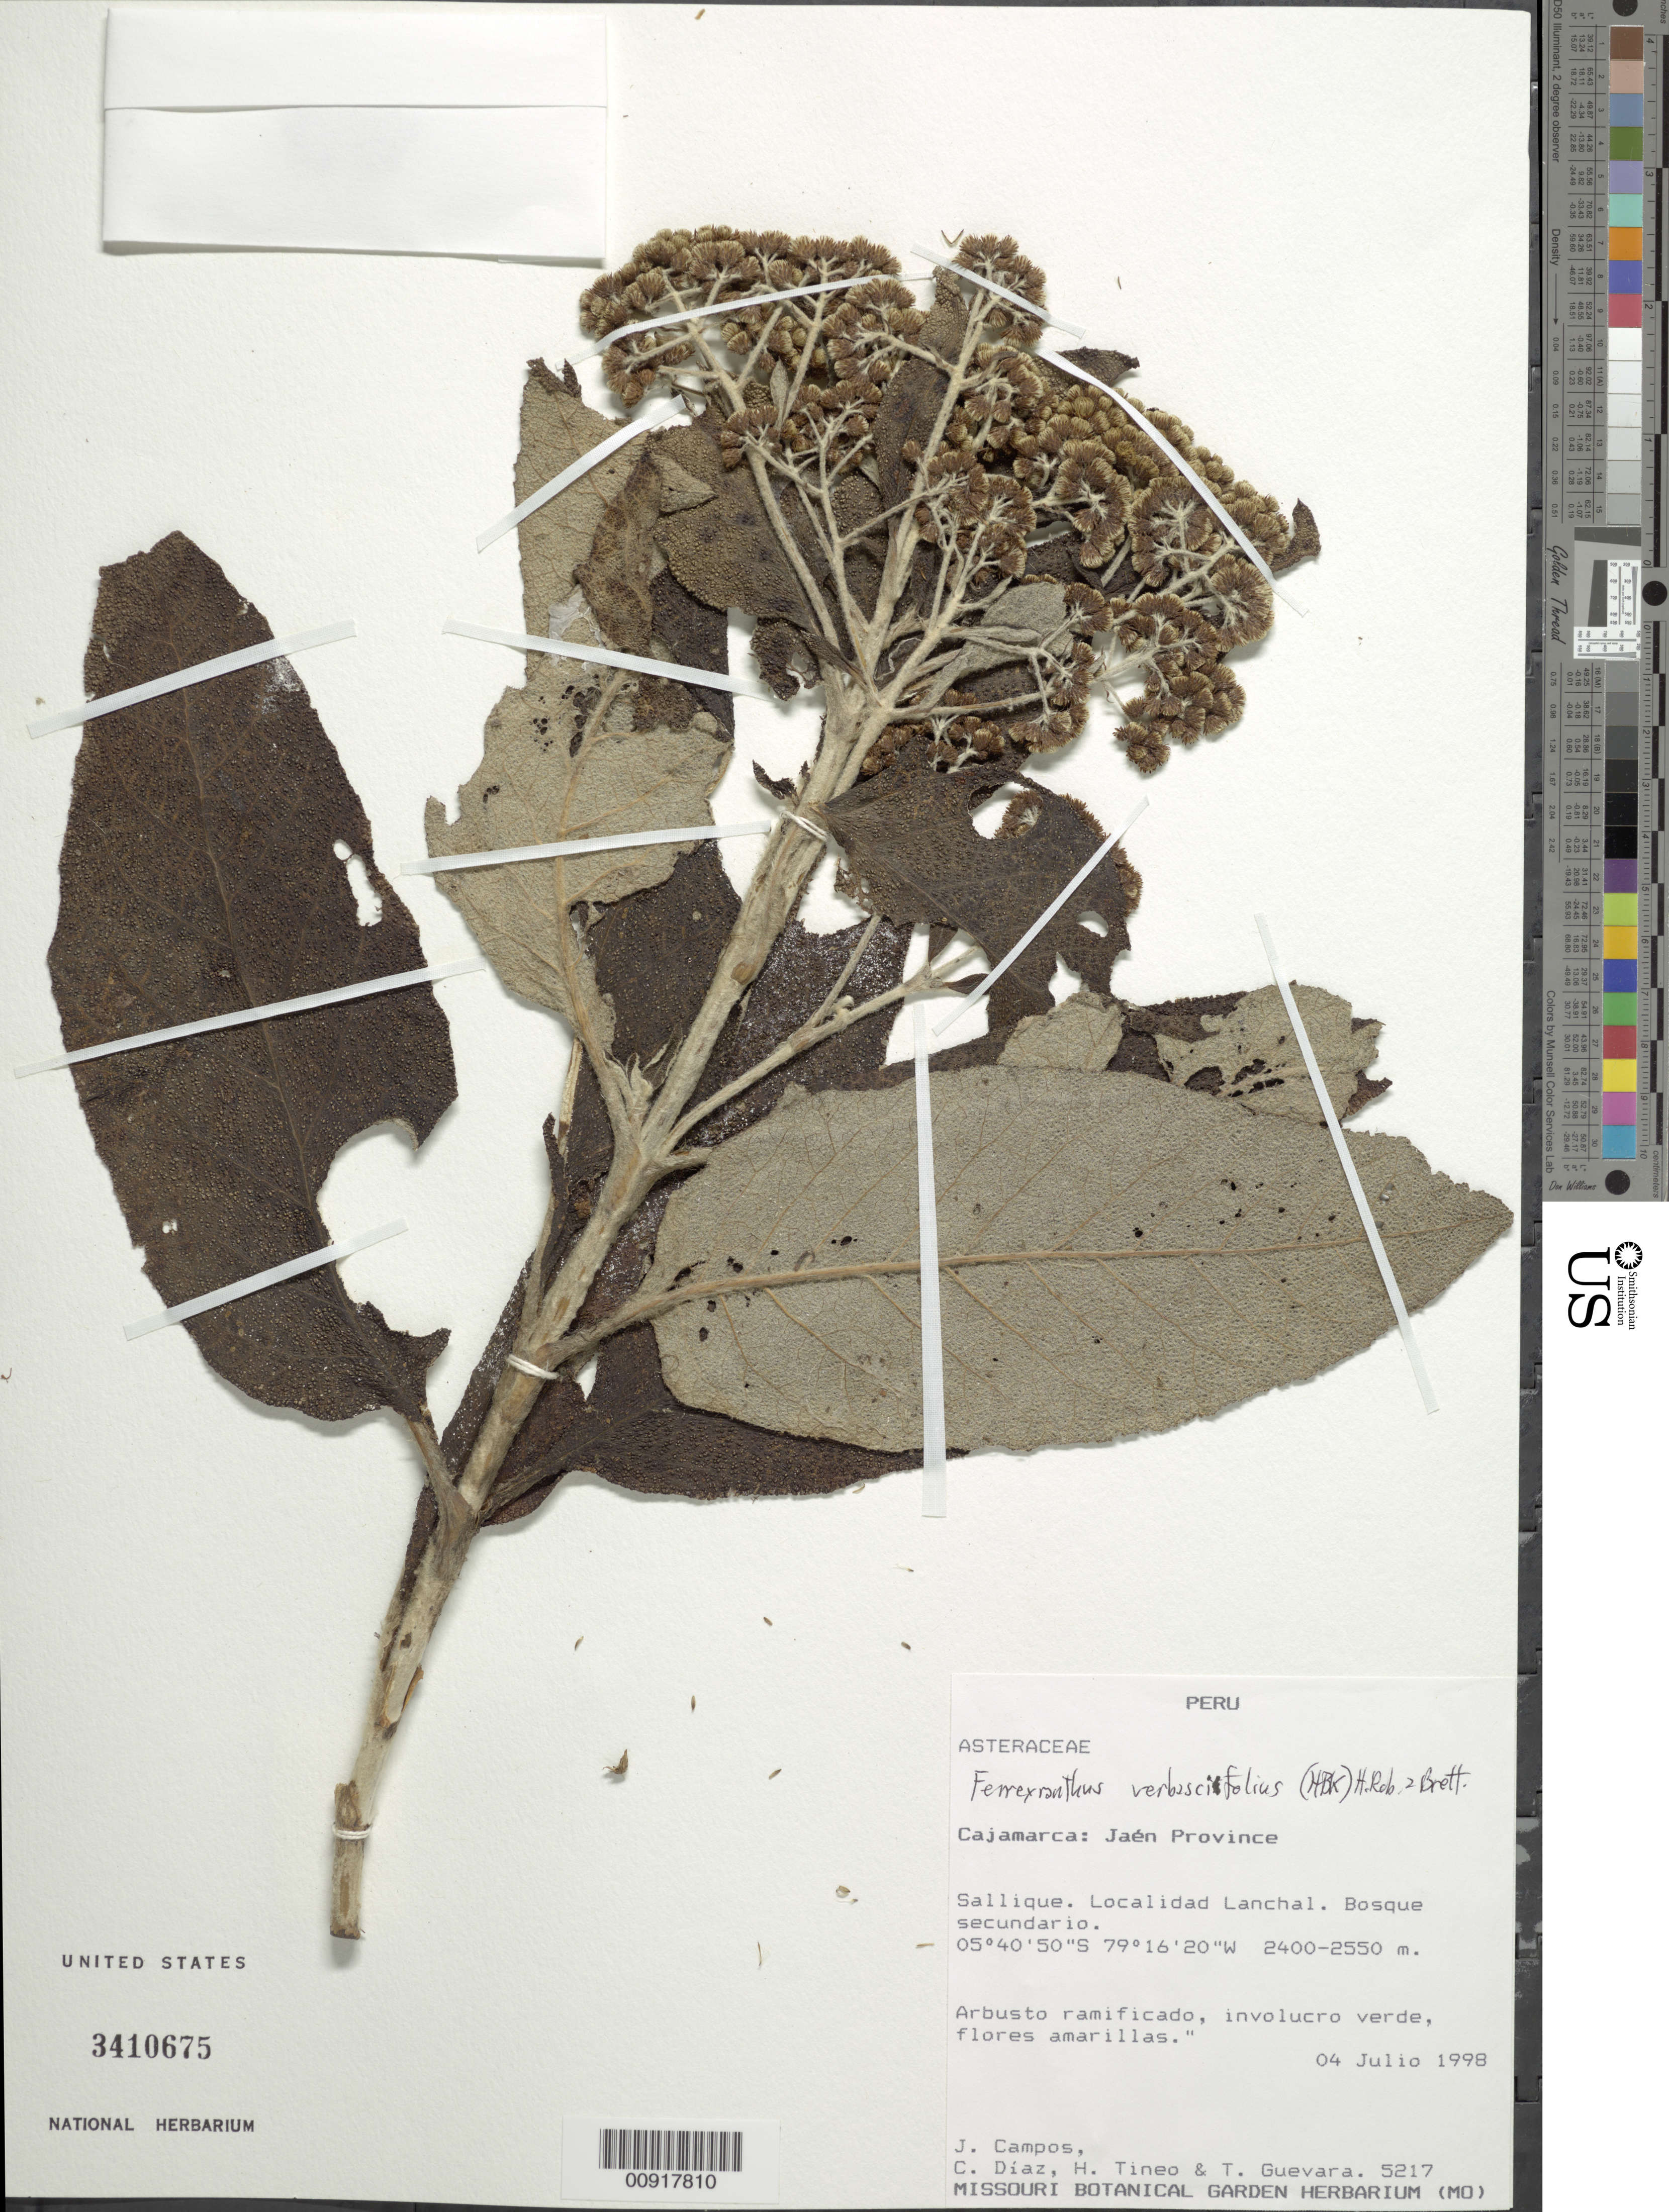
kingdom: Plantae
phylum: Tracheophyta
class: Magnoliopsida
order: Asterales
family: Asteraceae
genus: Ferreyranthus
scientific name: Ferreyranthus verbascifolius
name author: (Kunth) H. Rob. & Brettell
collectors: J. Campos, C. Díaz, E. Tineo & T. Guevara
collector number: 5217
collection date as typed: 4 July 1998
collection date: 1998-07-04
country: Peru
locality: Cajamarca; Prov. Jaén, Sallique, Lanchal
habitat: Bosque secundario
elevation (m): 2400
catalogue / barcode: US 3410675